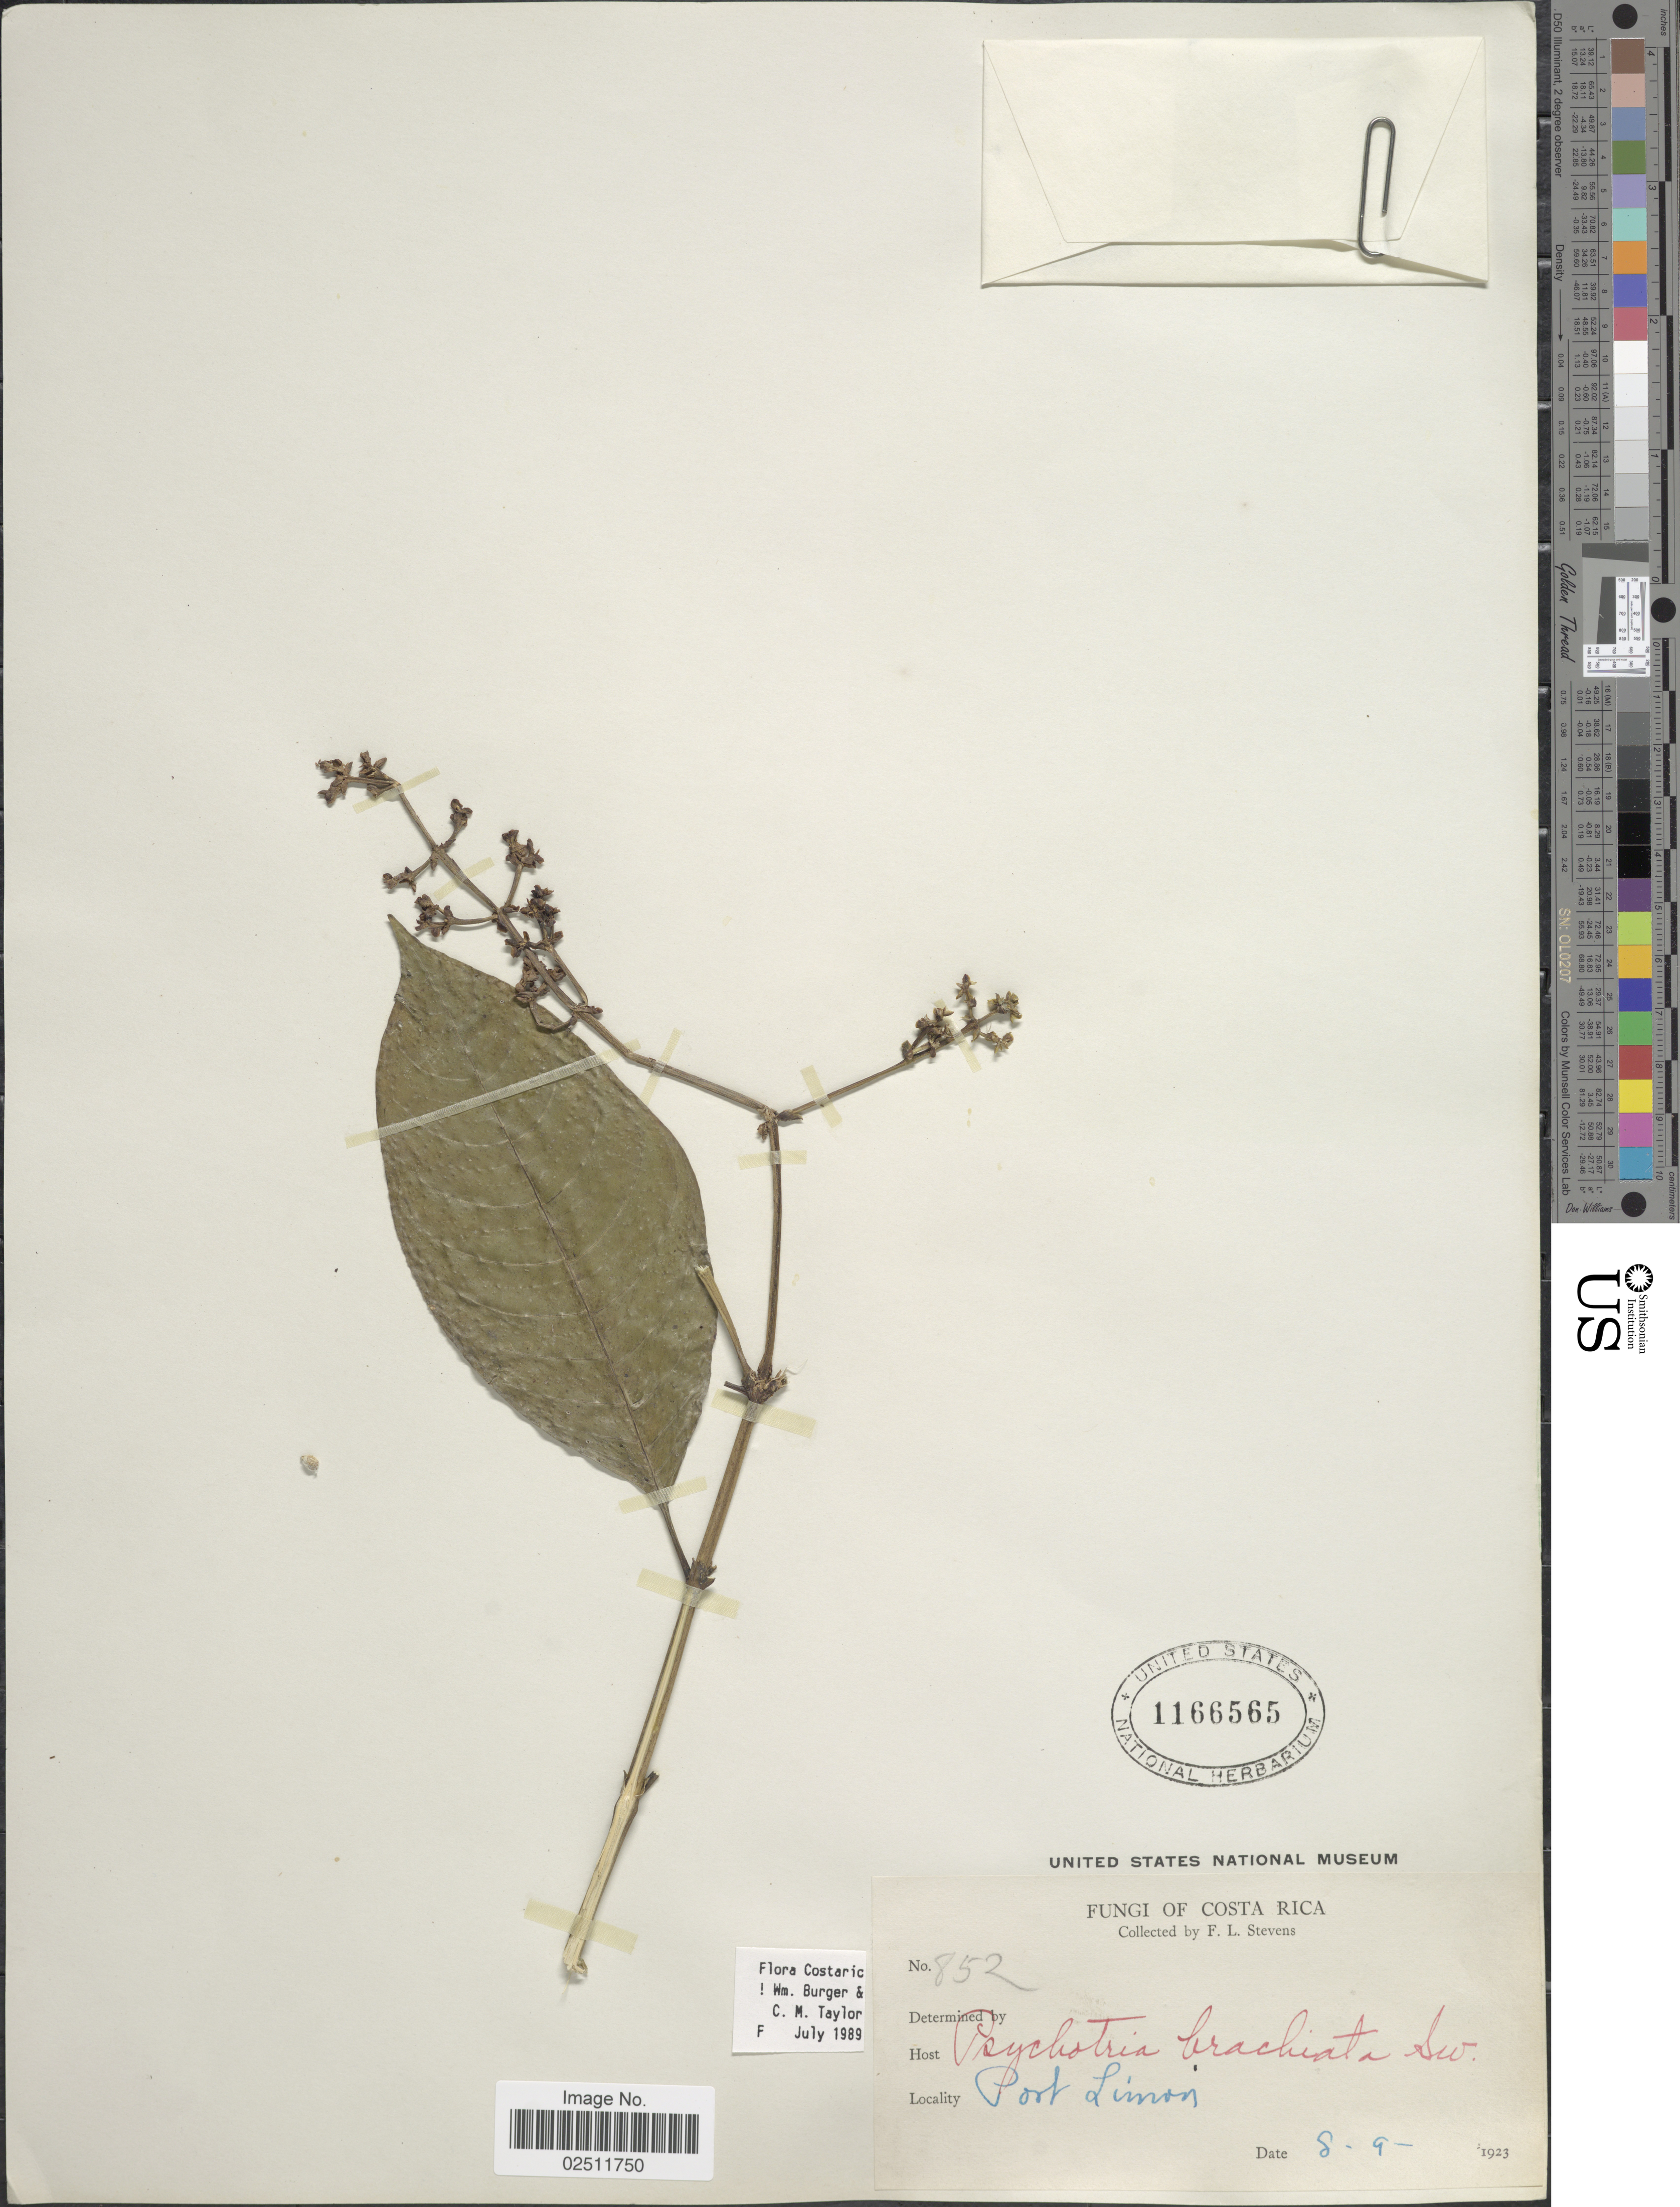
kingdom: Plantae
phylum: Tracheophyta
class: Magnoliopsida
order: Gentianales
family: Rubiaceae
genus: Psychotria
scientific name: Psychotria brachiata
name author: Sw.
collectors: F. L. Stevens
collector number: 852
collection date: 1923-09-08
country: Costa Rica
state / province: Limón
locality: Port Limon.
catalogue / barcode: US 1166565